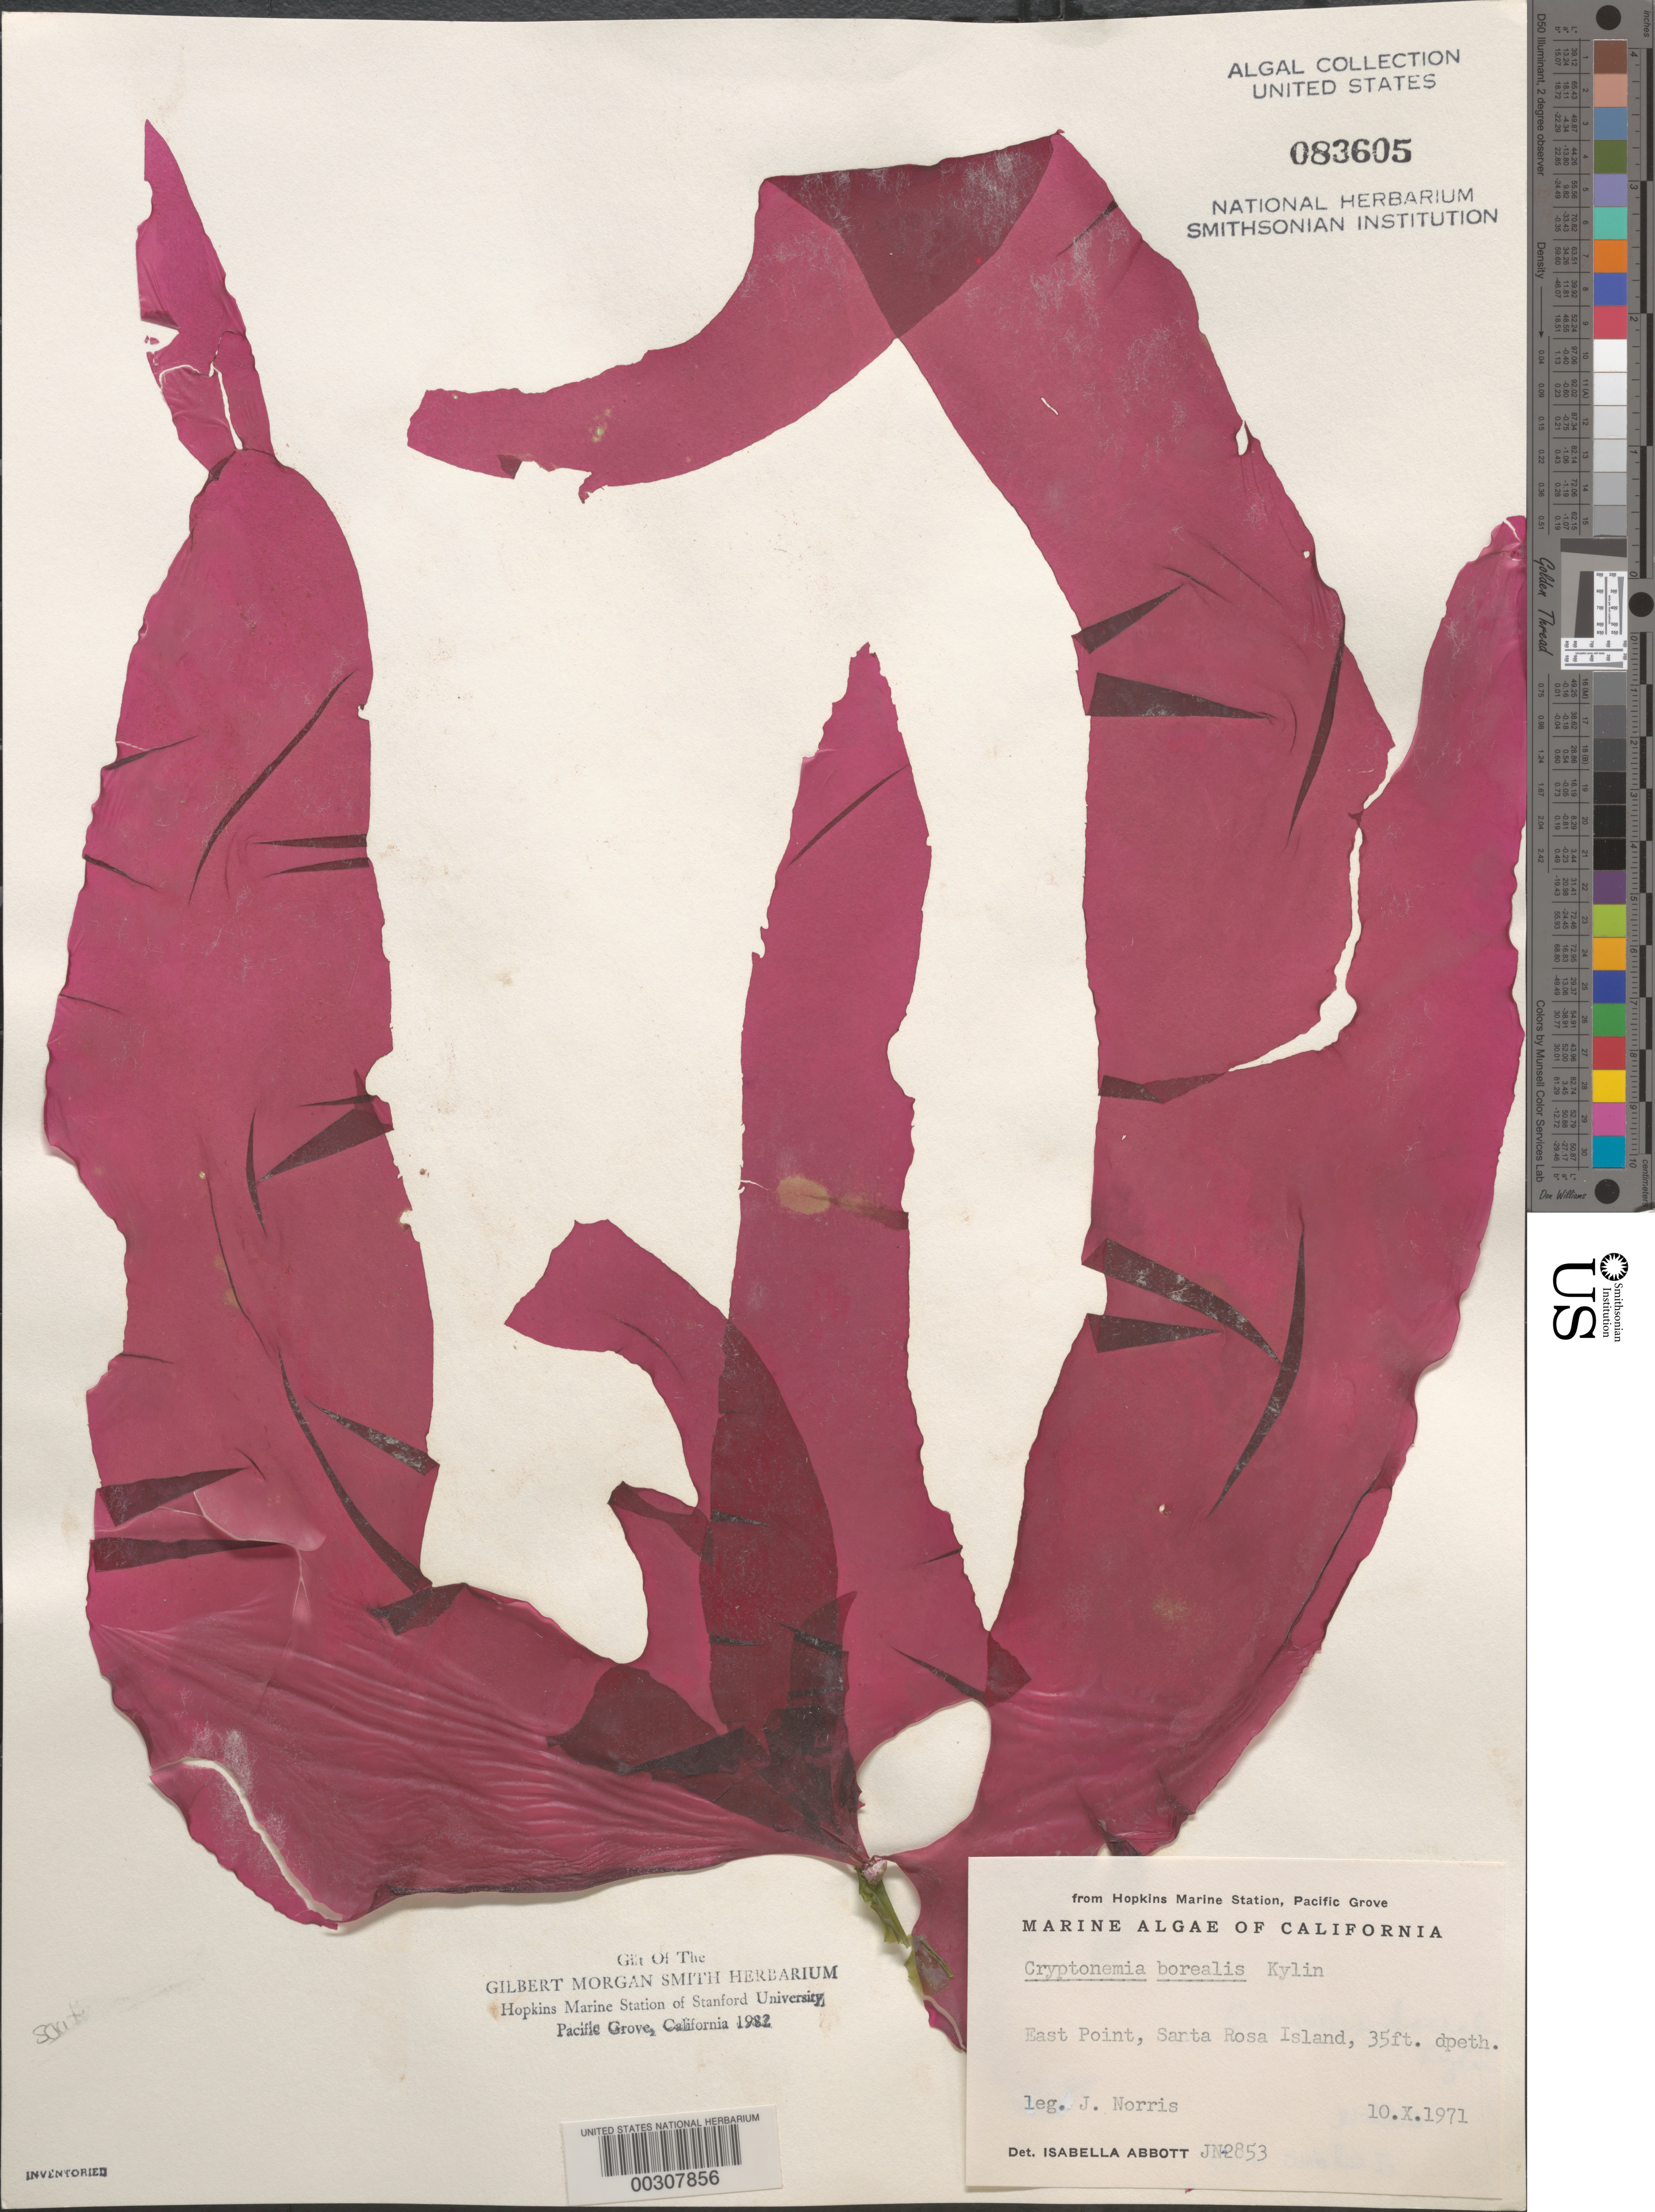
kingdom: Plantae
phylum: Rhodophyta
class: Florideophyceae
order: Halymeniales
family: Halymeniaceae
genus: Cryptonemia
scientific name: Cryptonemia borealis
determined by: Abbott, Isabella A.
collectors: J. N. Norris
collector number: JN-2853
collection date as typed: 10 Oct 1971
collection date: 1971-10-10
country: United States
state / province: California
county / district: Santa Barbara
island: Santa Rosa Island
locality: East Point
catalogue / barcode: US 83605